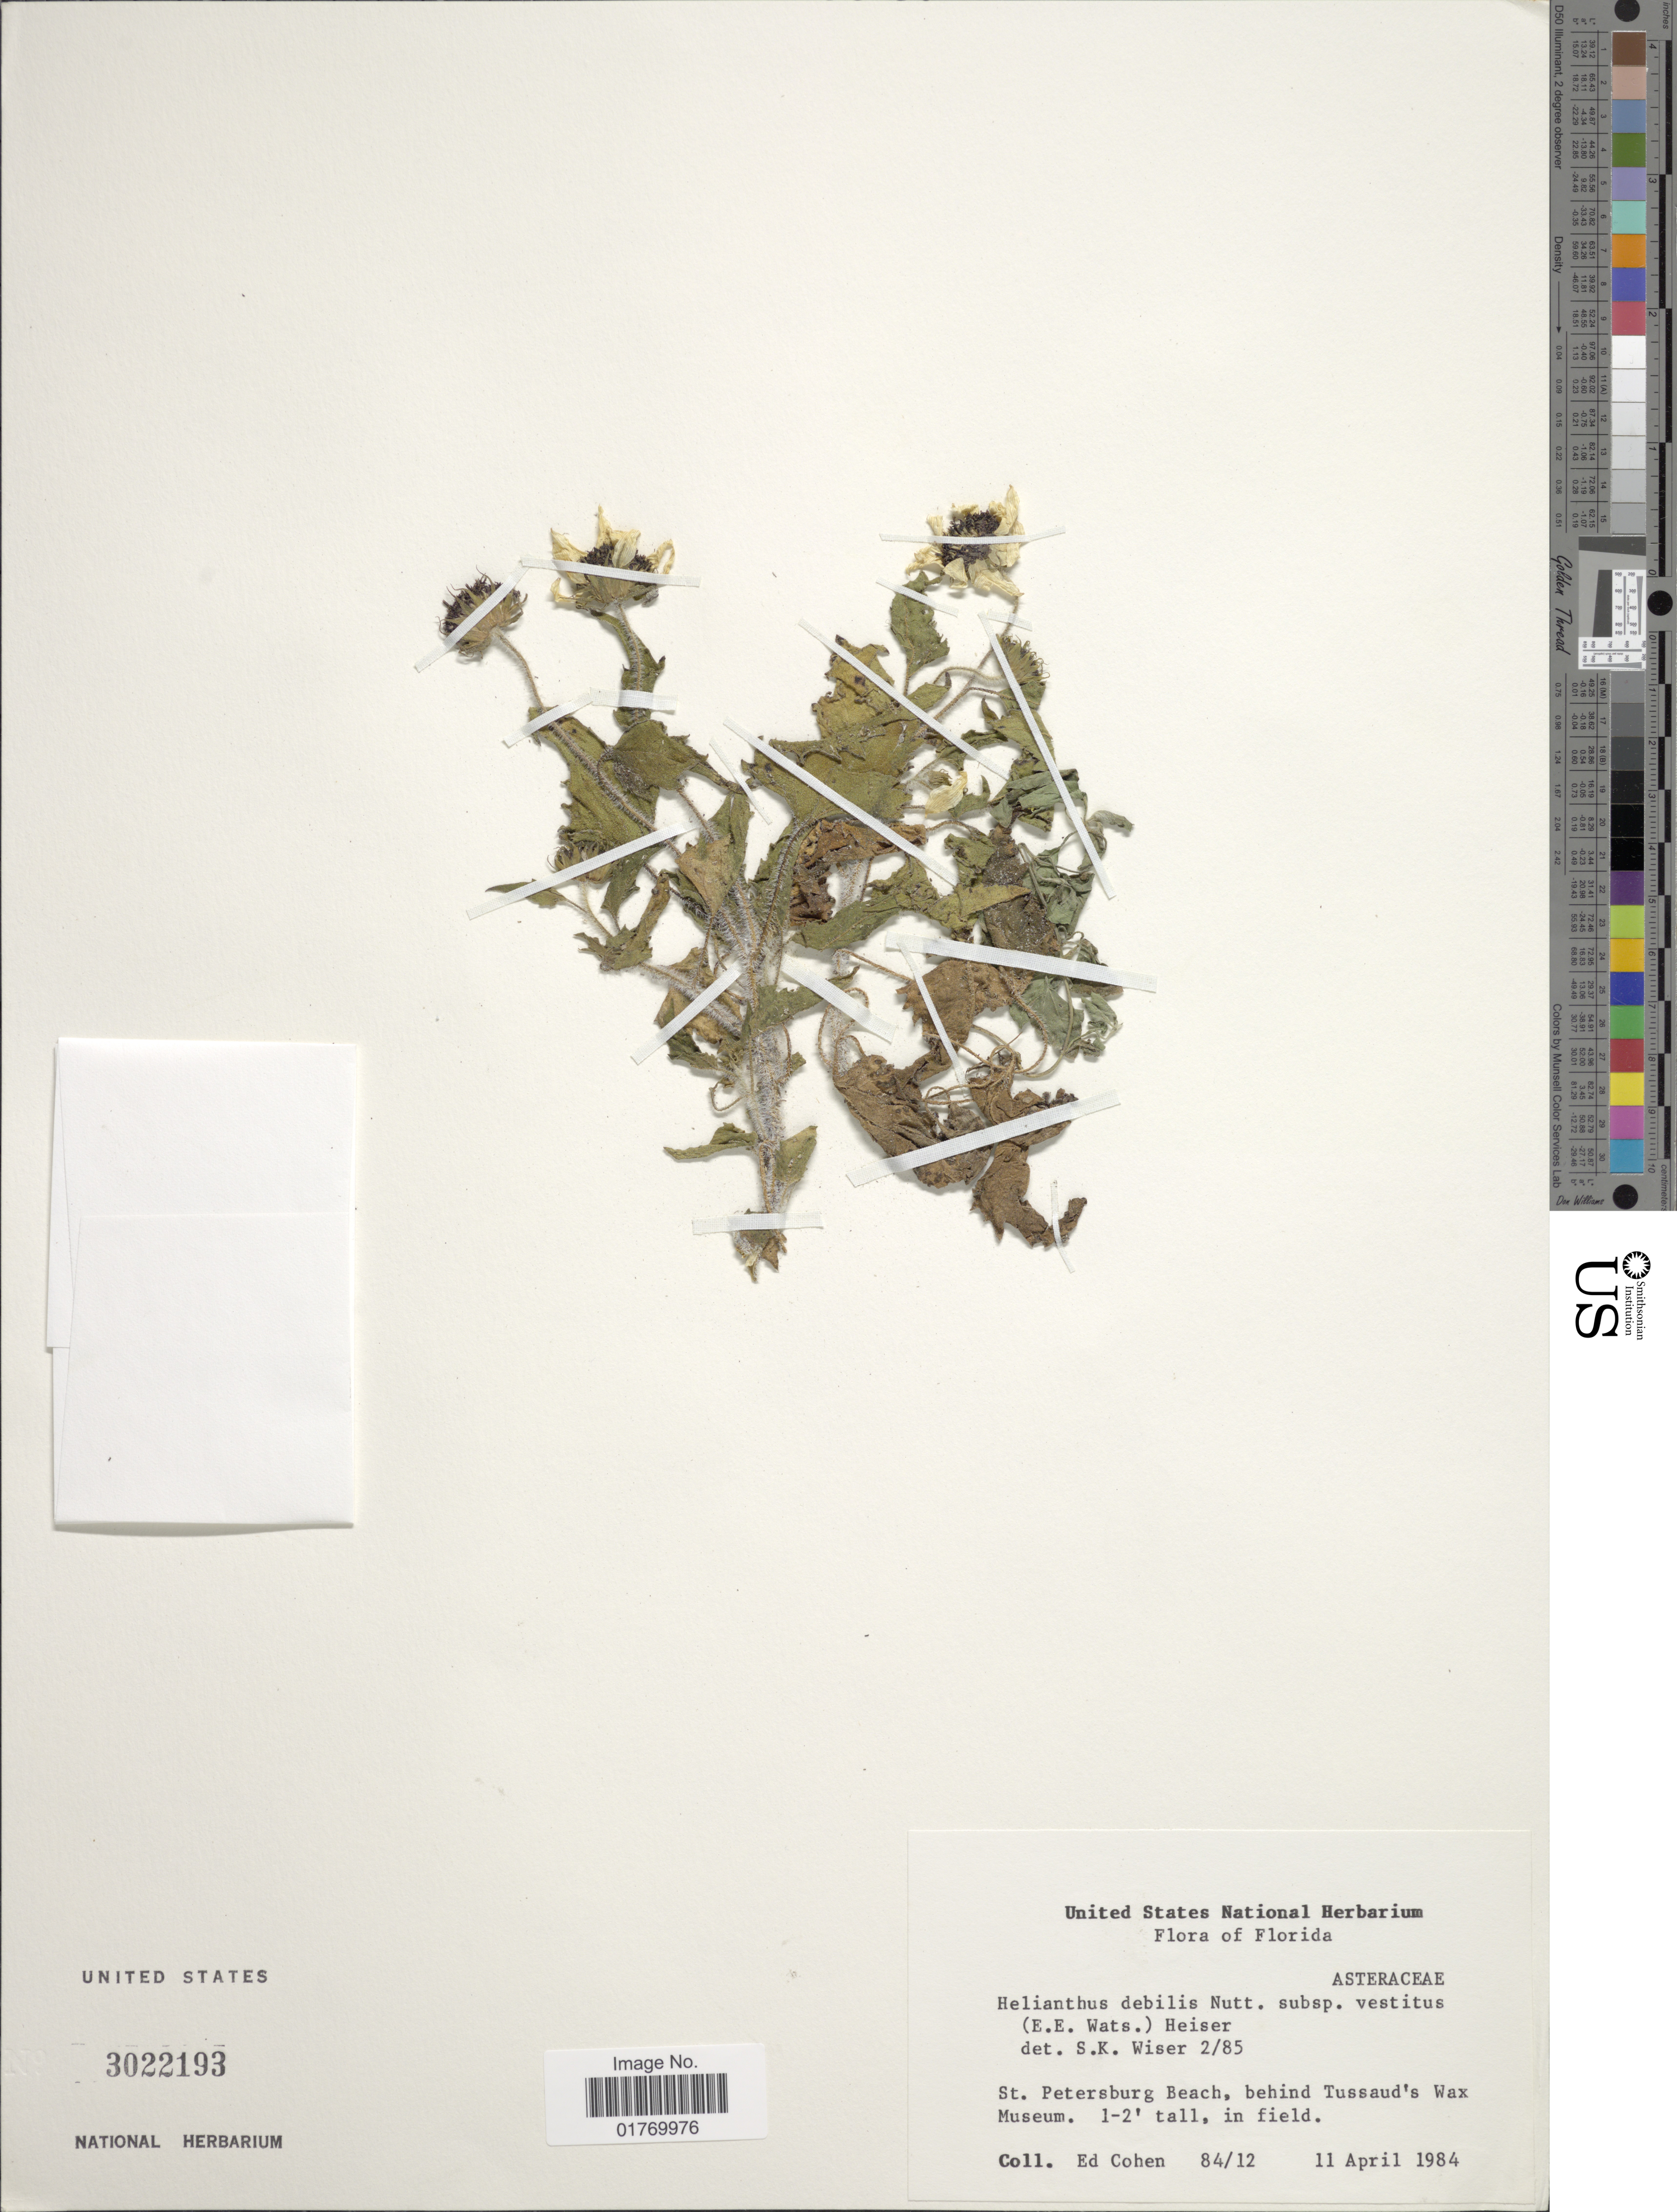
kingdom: Plantae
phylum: Tracheophyta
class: Magnoliopsida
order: Asterales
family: Asteraceae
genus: Helianthus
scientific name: Helianthus debilis subsp. vestitus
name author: Heiser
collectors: E. Cohen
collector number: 84/12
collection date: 1984-04-11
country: United States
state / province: Florida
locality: St. Petersburg Beach, behind Tussaud's Wax Museam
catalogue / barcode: US 3022193